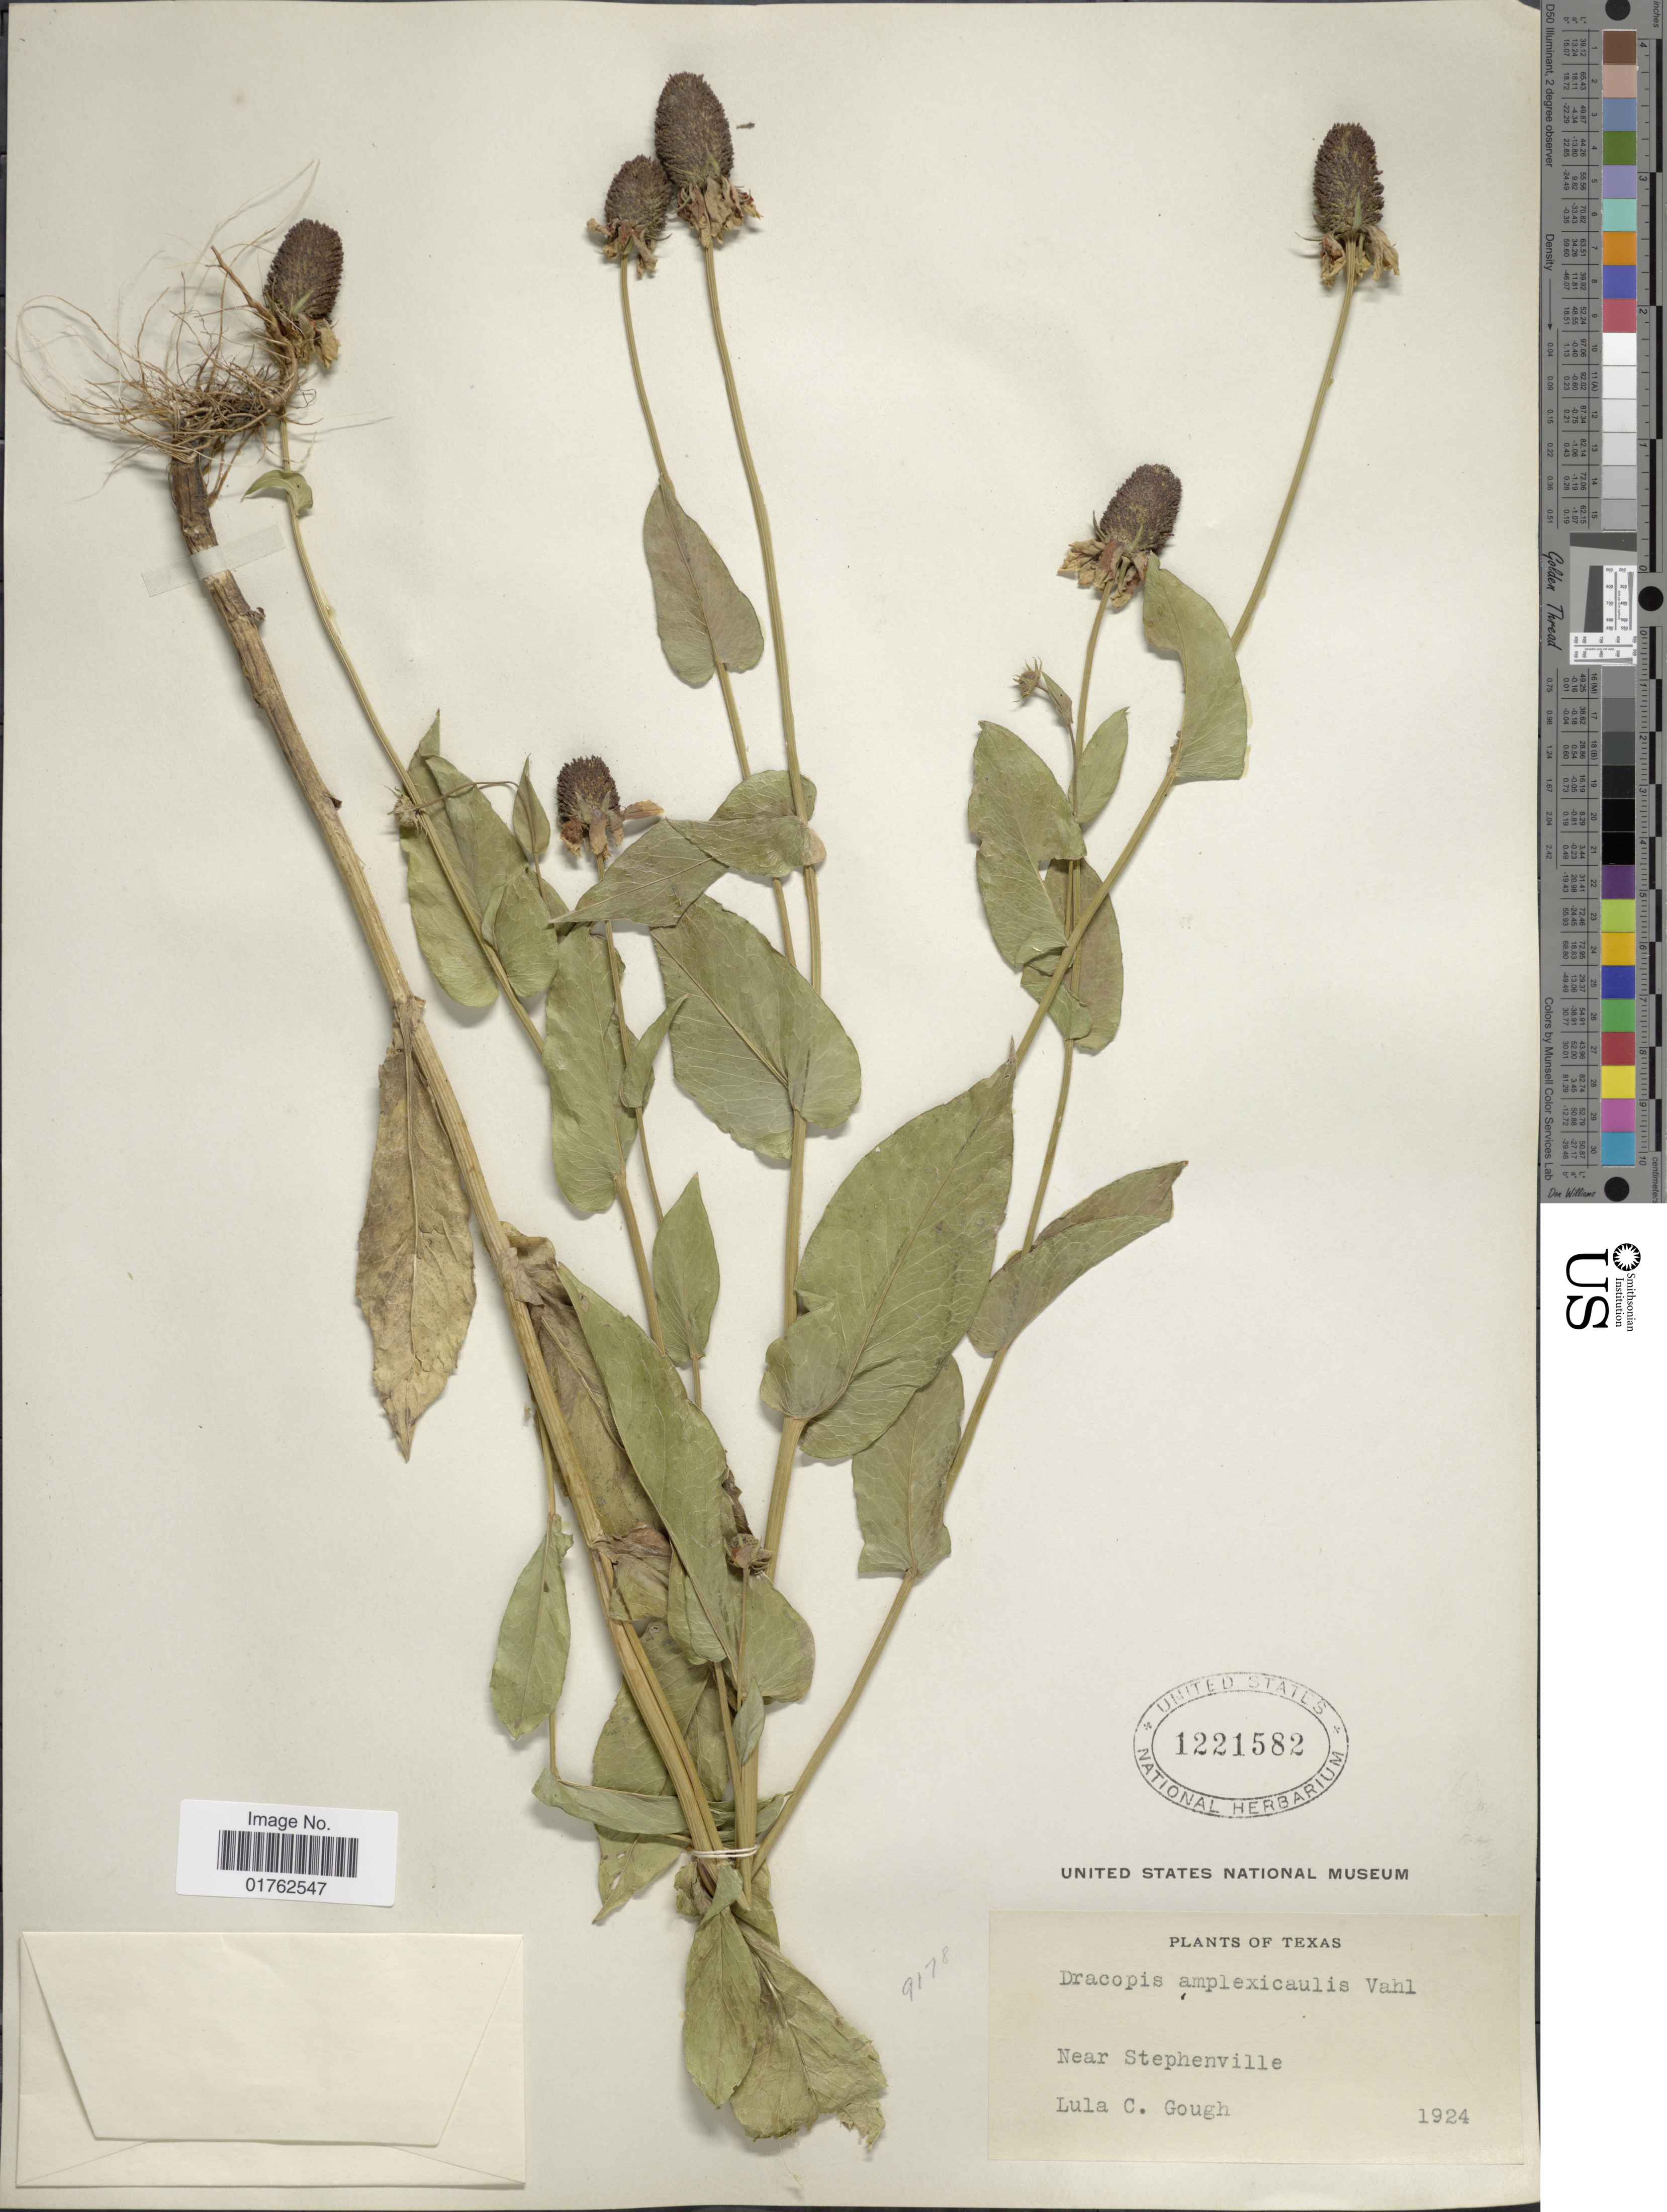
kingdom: Plantae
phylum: Tracheophyta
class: Magnoliopsida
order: Asterales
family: Asteraceae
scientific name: Dracopis amplexicaulis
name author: (Vahl) Cass.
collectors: L. Gough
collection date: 1924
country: United States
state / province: Texas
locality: Near Stephenville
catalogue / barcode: US 1221582